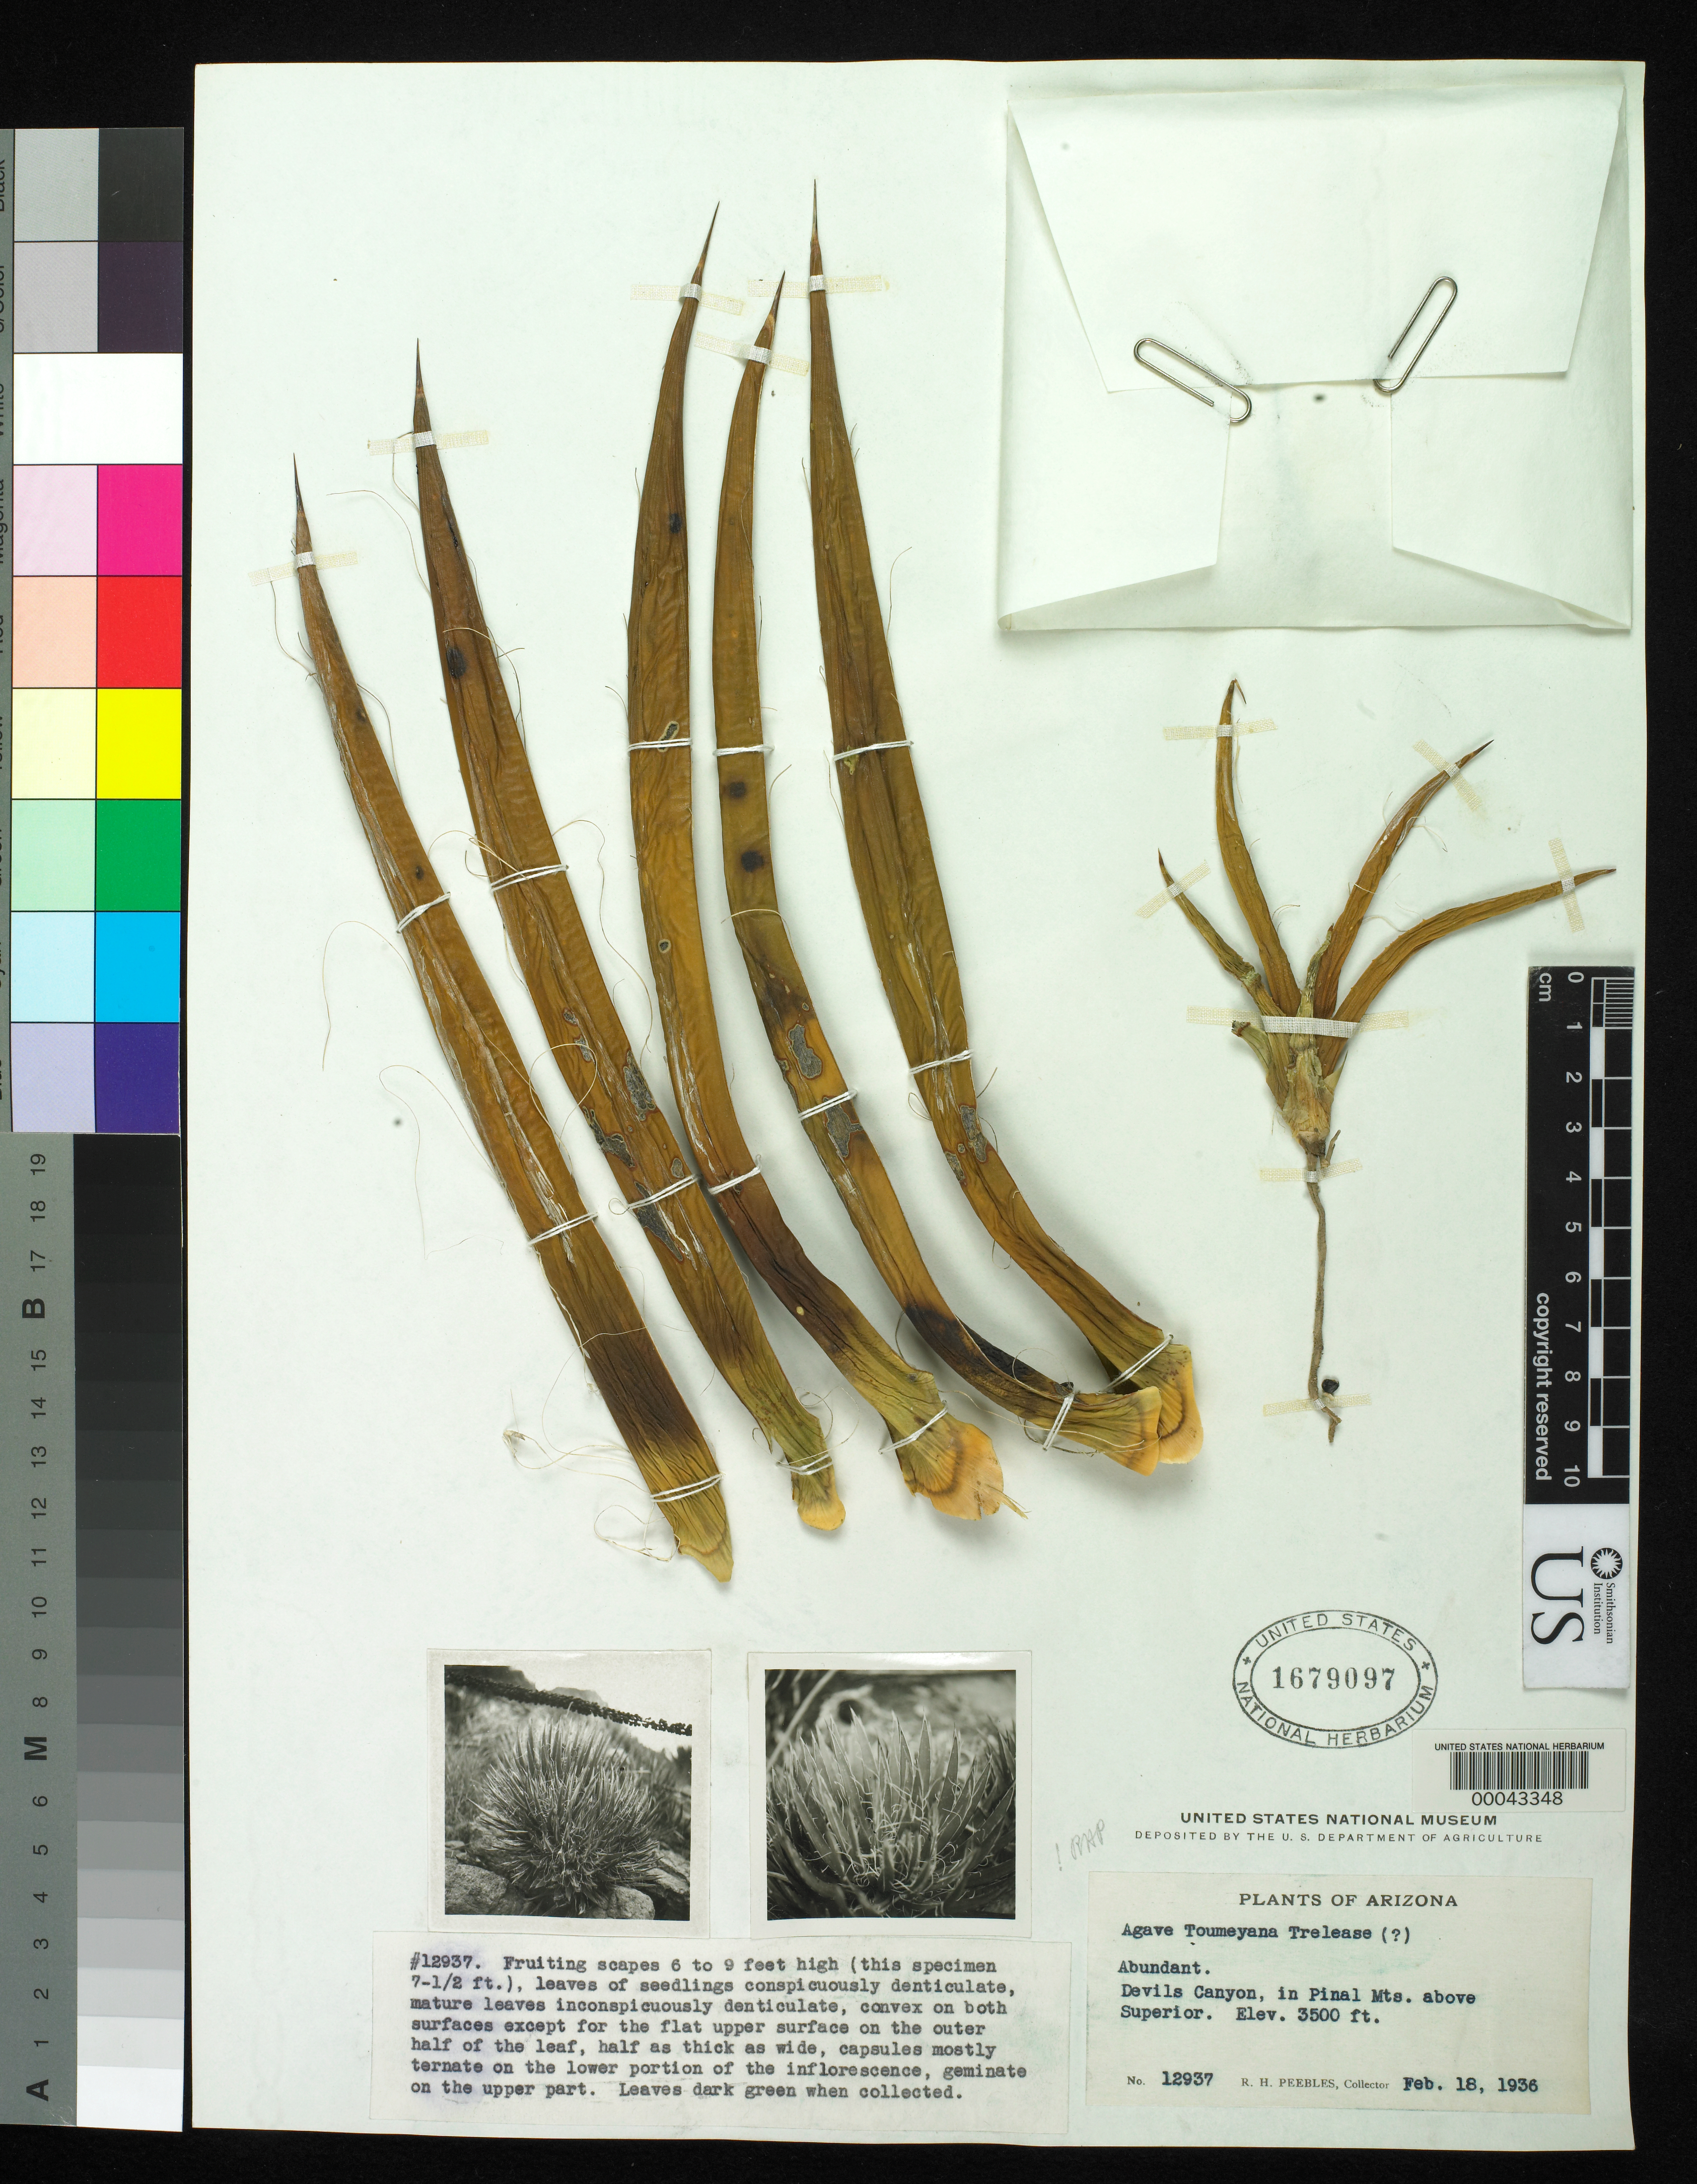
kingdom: Plantae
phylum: Tracheophyta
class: Liliopsida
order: Asparagales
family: Asparagaceae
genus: Agave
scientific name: Agave toumeyana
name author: Trel.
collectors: R. H. Peebles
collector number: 12937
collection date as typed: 18 Feb 1936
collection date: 1936-02-18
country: United States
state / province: Arizona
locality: Devils canyon, in pinal mts. above superior.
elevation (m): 1067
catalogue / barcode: US 1679097